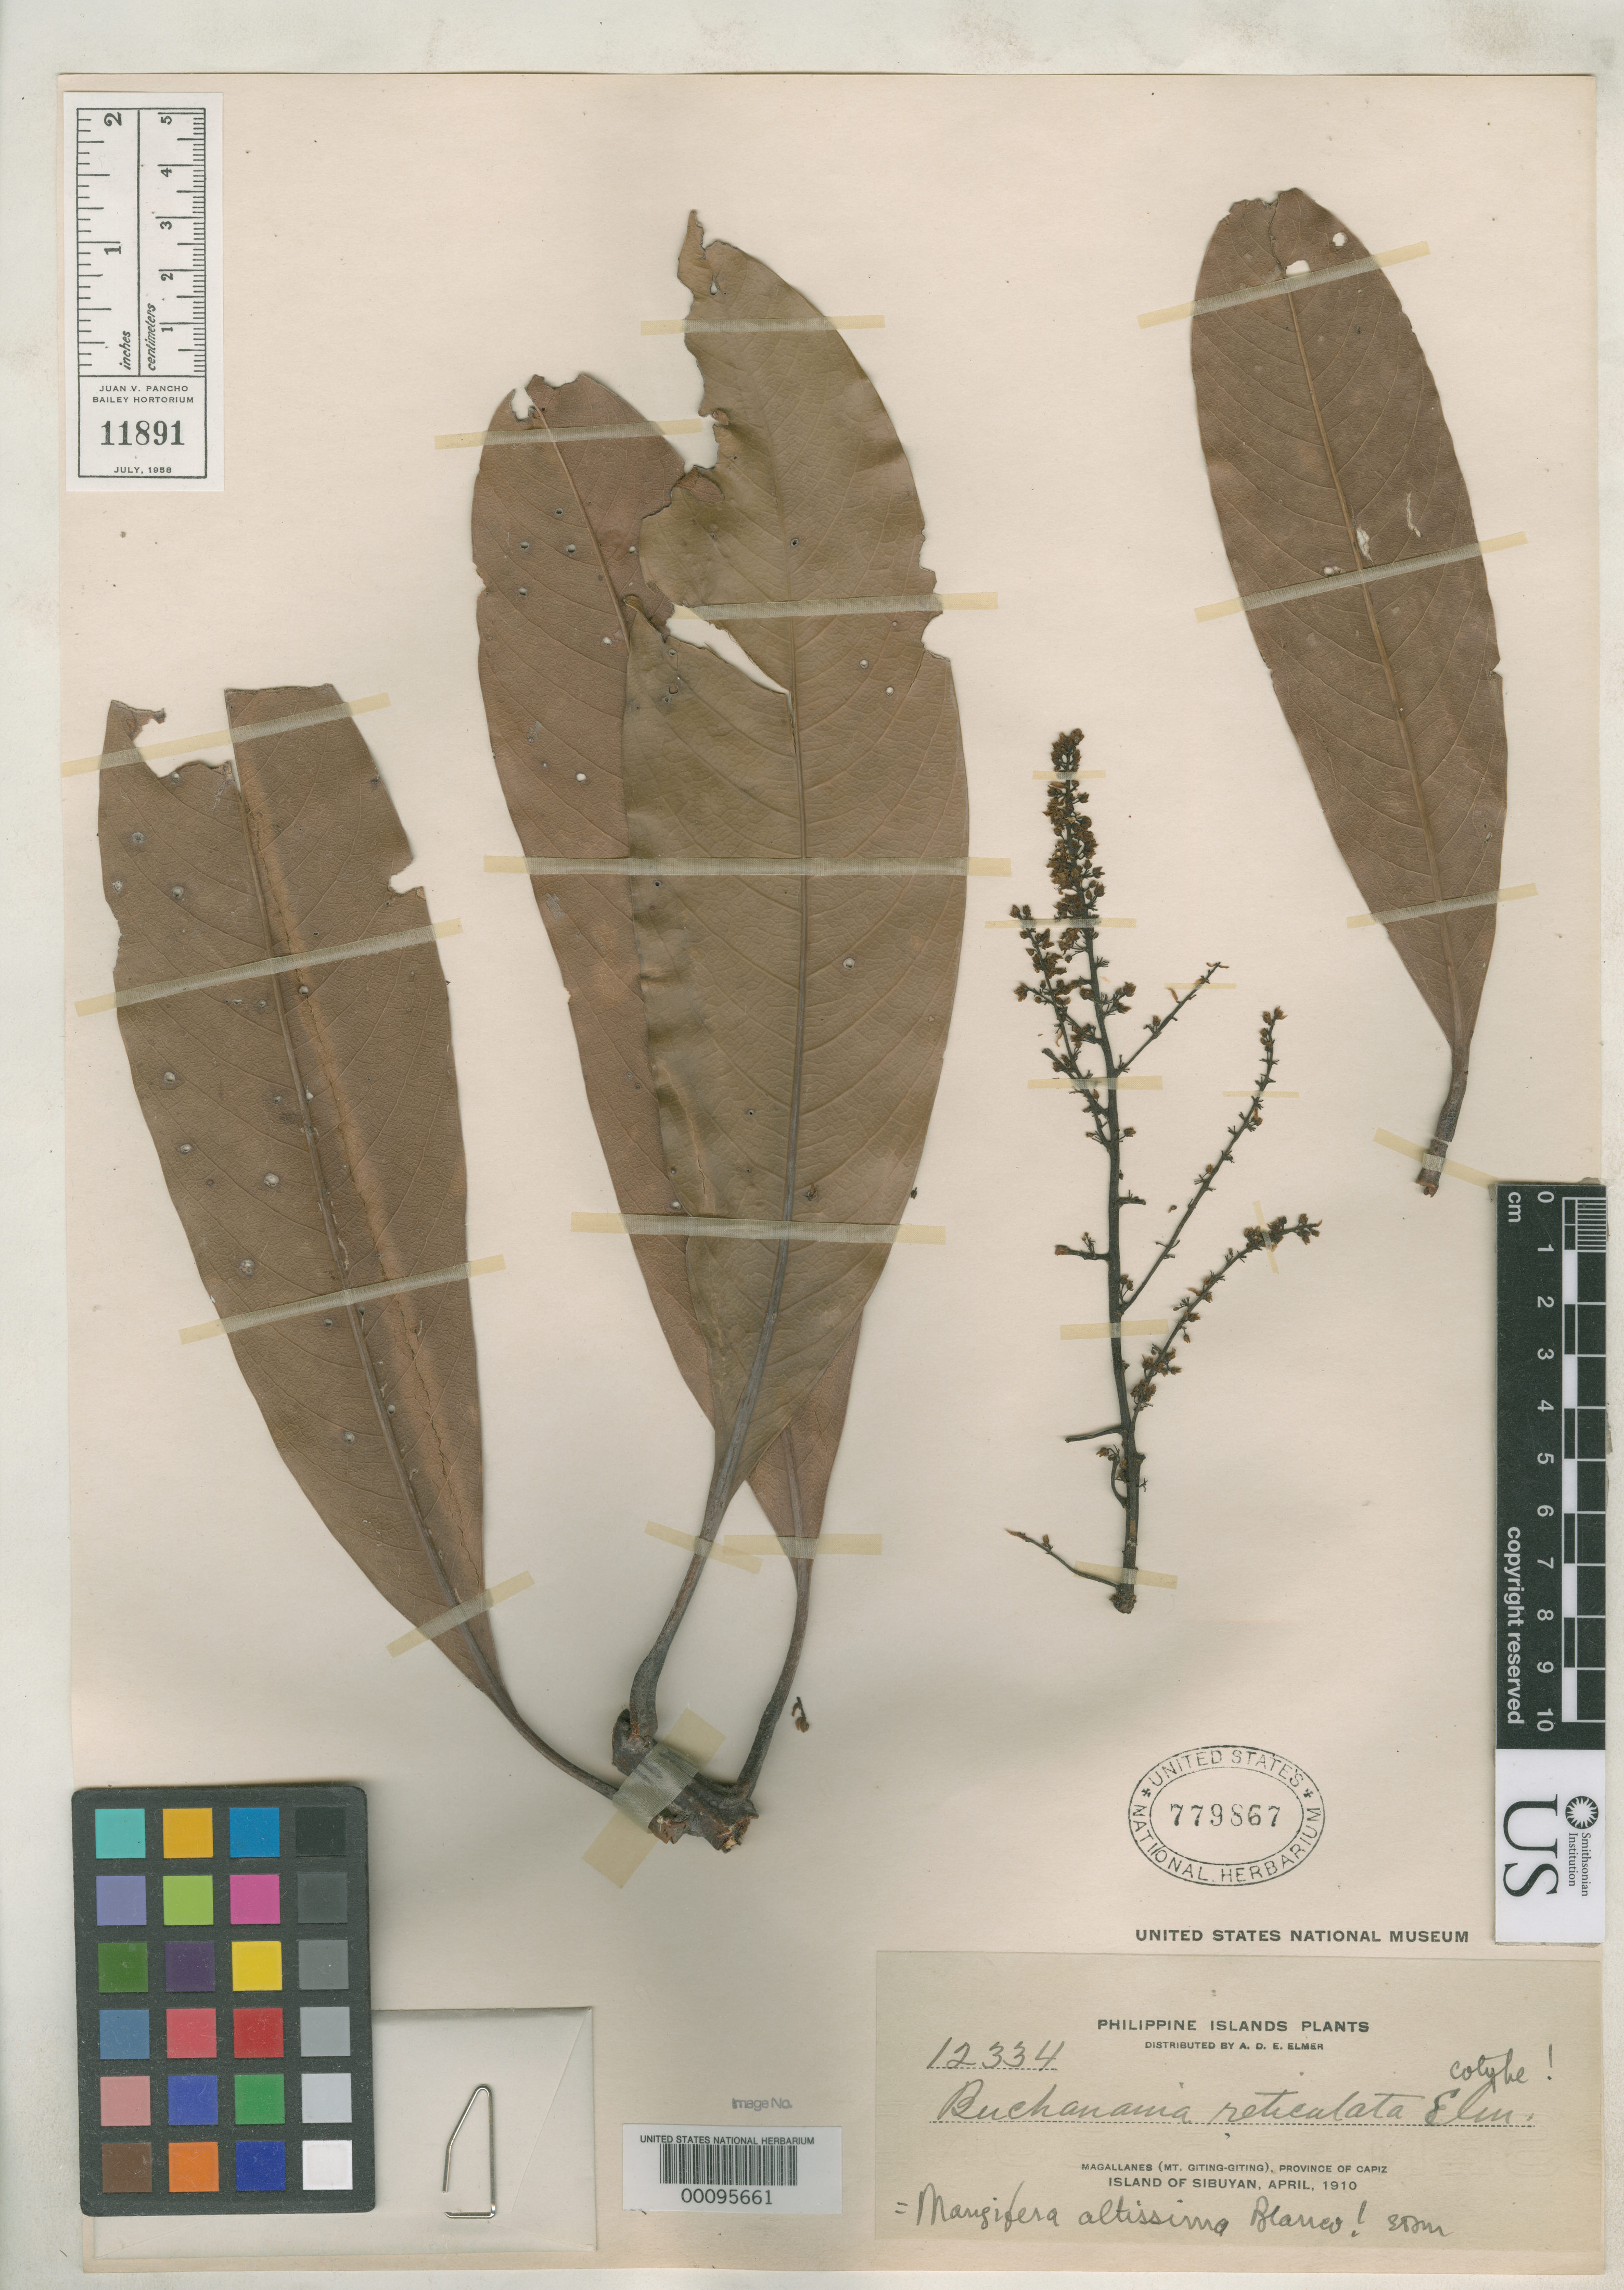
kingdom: Plantae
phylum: Tracheophyta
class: Magnoliopsida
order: Sapindales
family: Anacardiaceae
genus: Buchanania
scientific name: Buchanania reticulata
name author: Elmer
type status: Isotype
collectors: A. D. E. Elmer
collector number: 12334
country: Philippines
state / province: Mimaropa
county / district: Romblon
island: Sibuyan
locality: Magallanes, Mt. Giting-Giting.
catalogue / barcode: US 779867